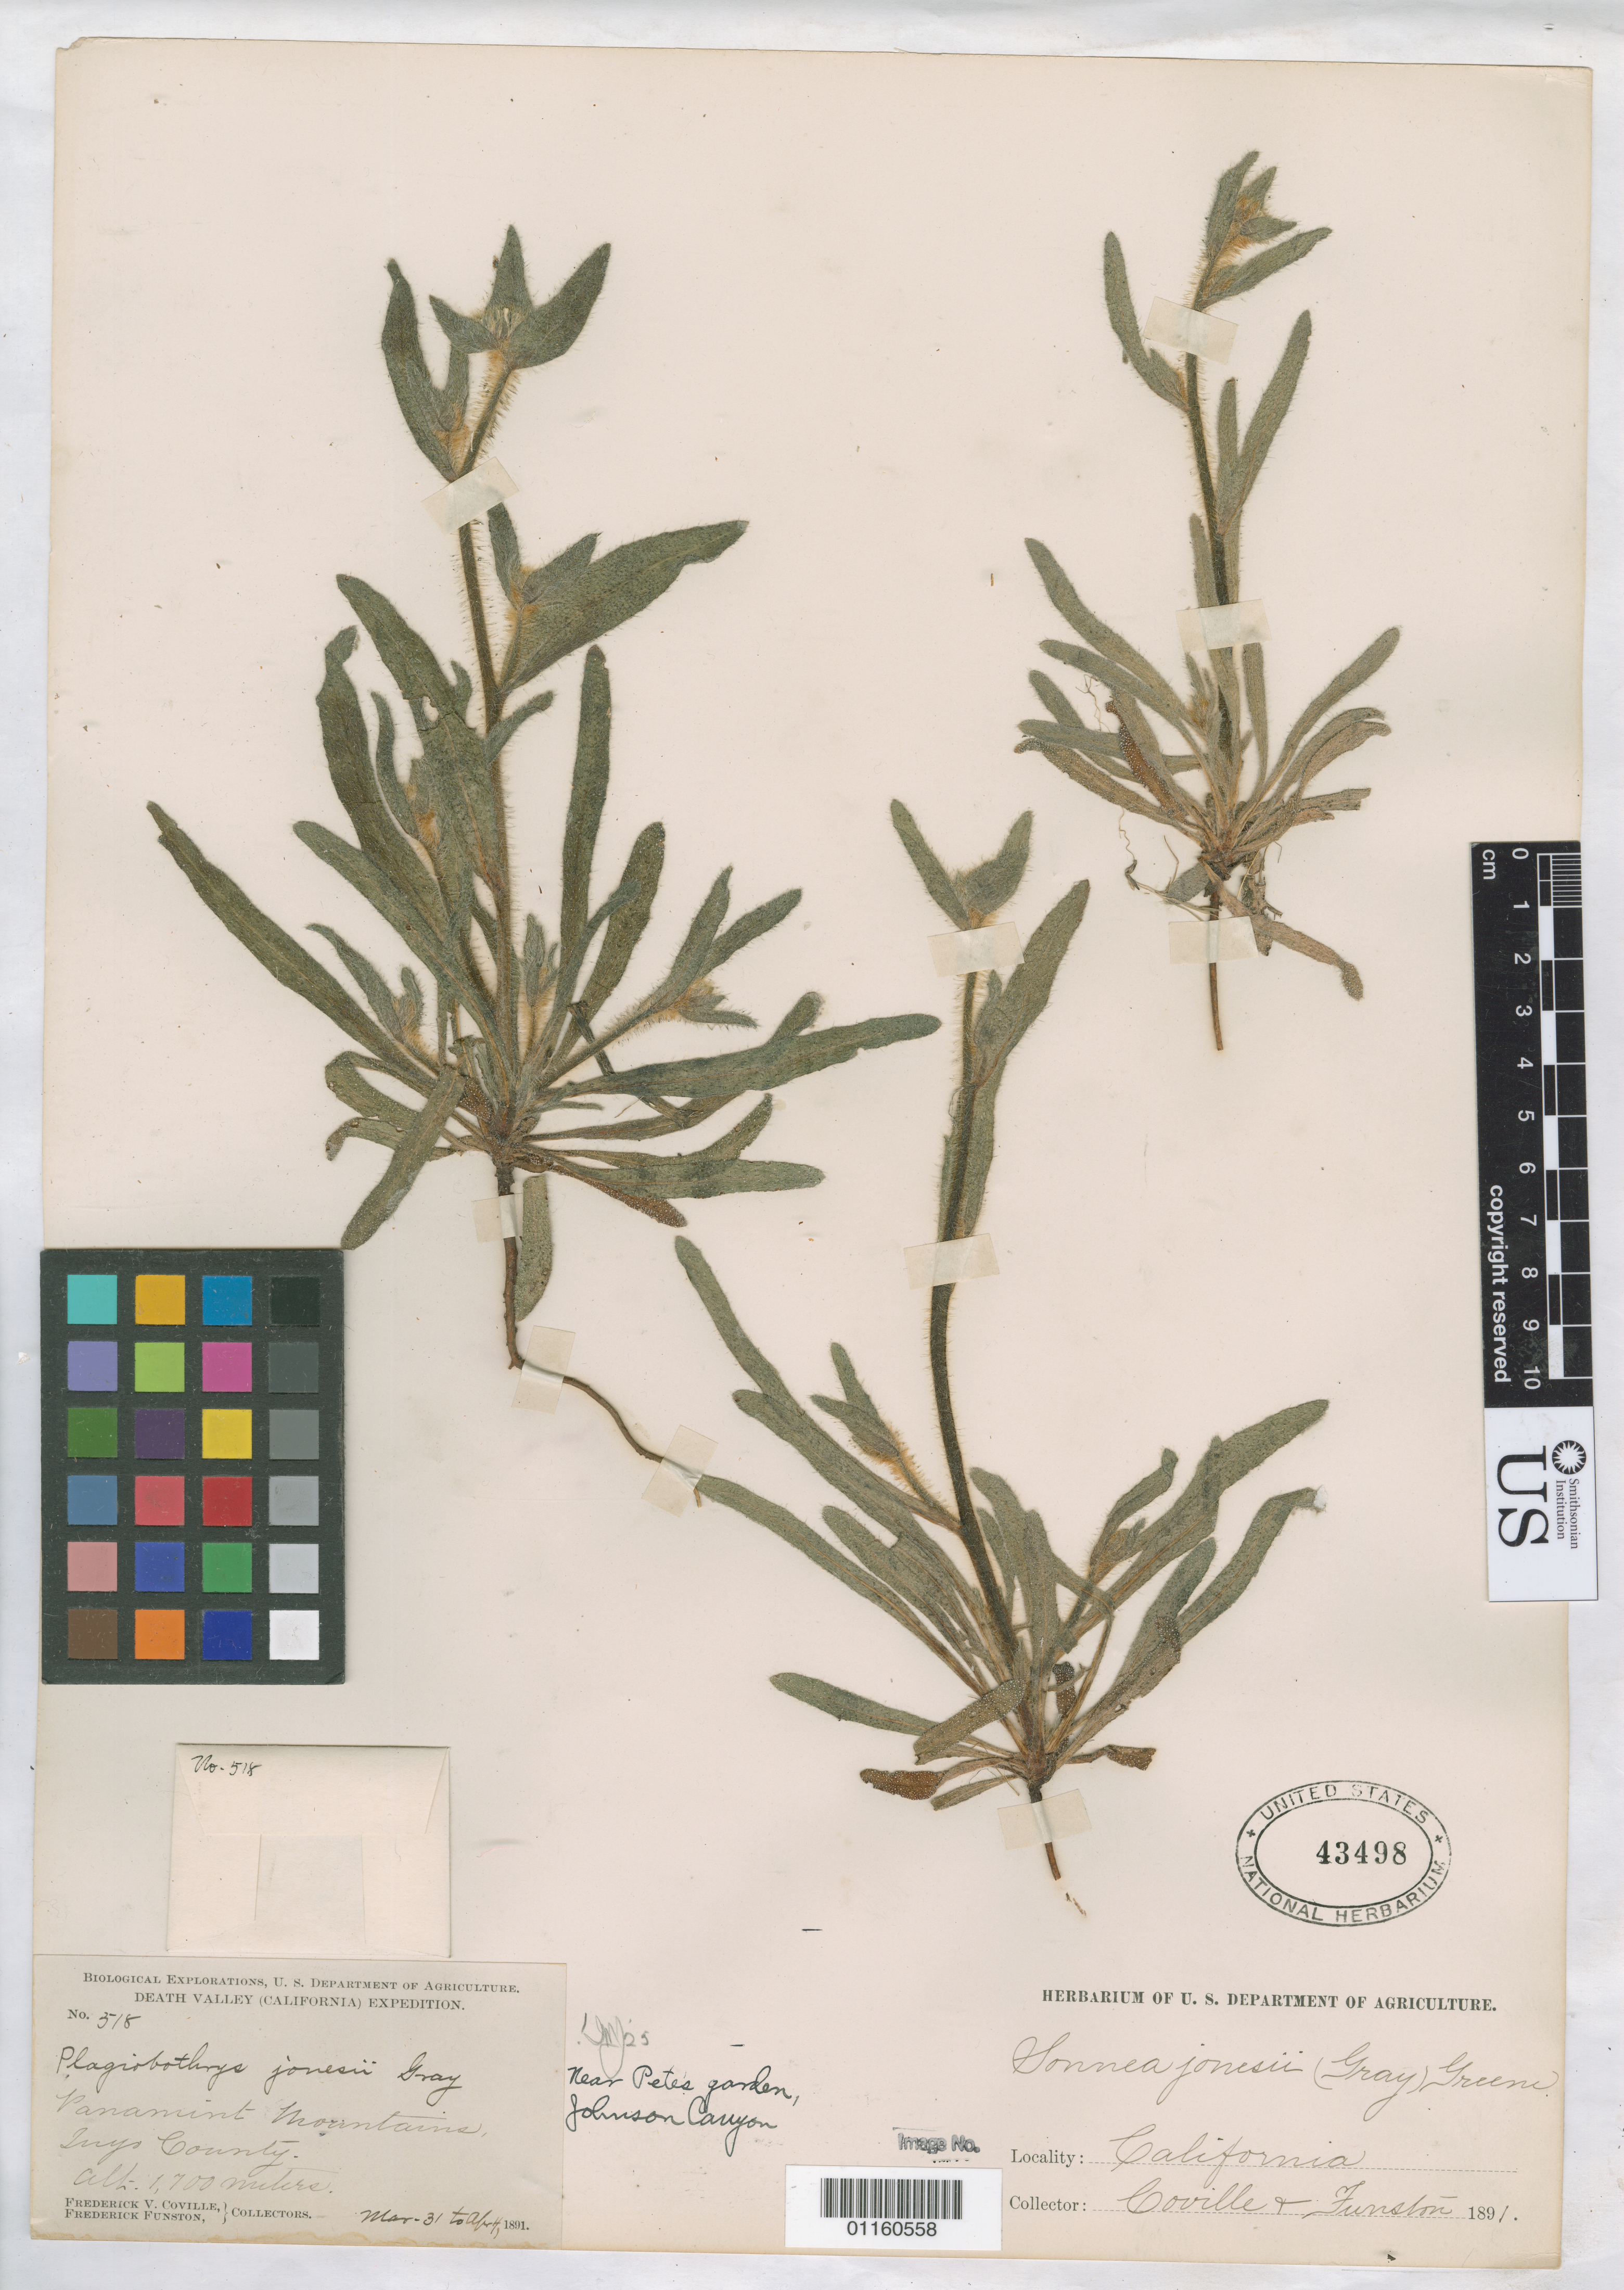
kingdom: Plantae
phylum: Tracheophyta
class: Magnoliopsida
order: Boraginales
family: Boraginaceae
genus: Plagiobothrys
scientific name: Plagiobothrys jonesii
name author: A. Gray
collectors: F. V. Coville & F. Funston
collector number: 518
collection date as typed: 31 Mar 1891 to 4 Apr 1891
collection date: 1891-03-31/1891-04-04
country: United States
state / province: California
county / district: Inyo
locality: Panamint Mts.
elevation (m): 1700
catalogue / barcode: US 43498